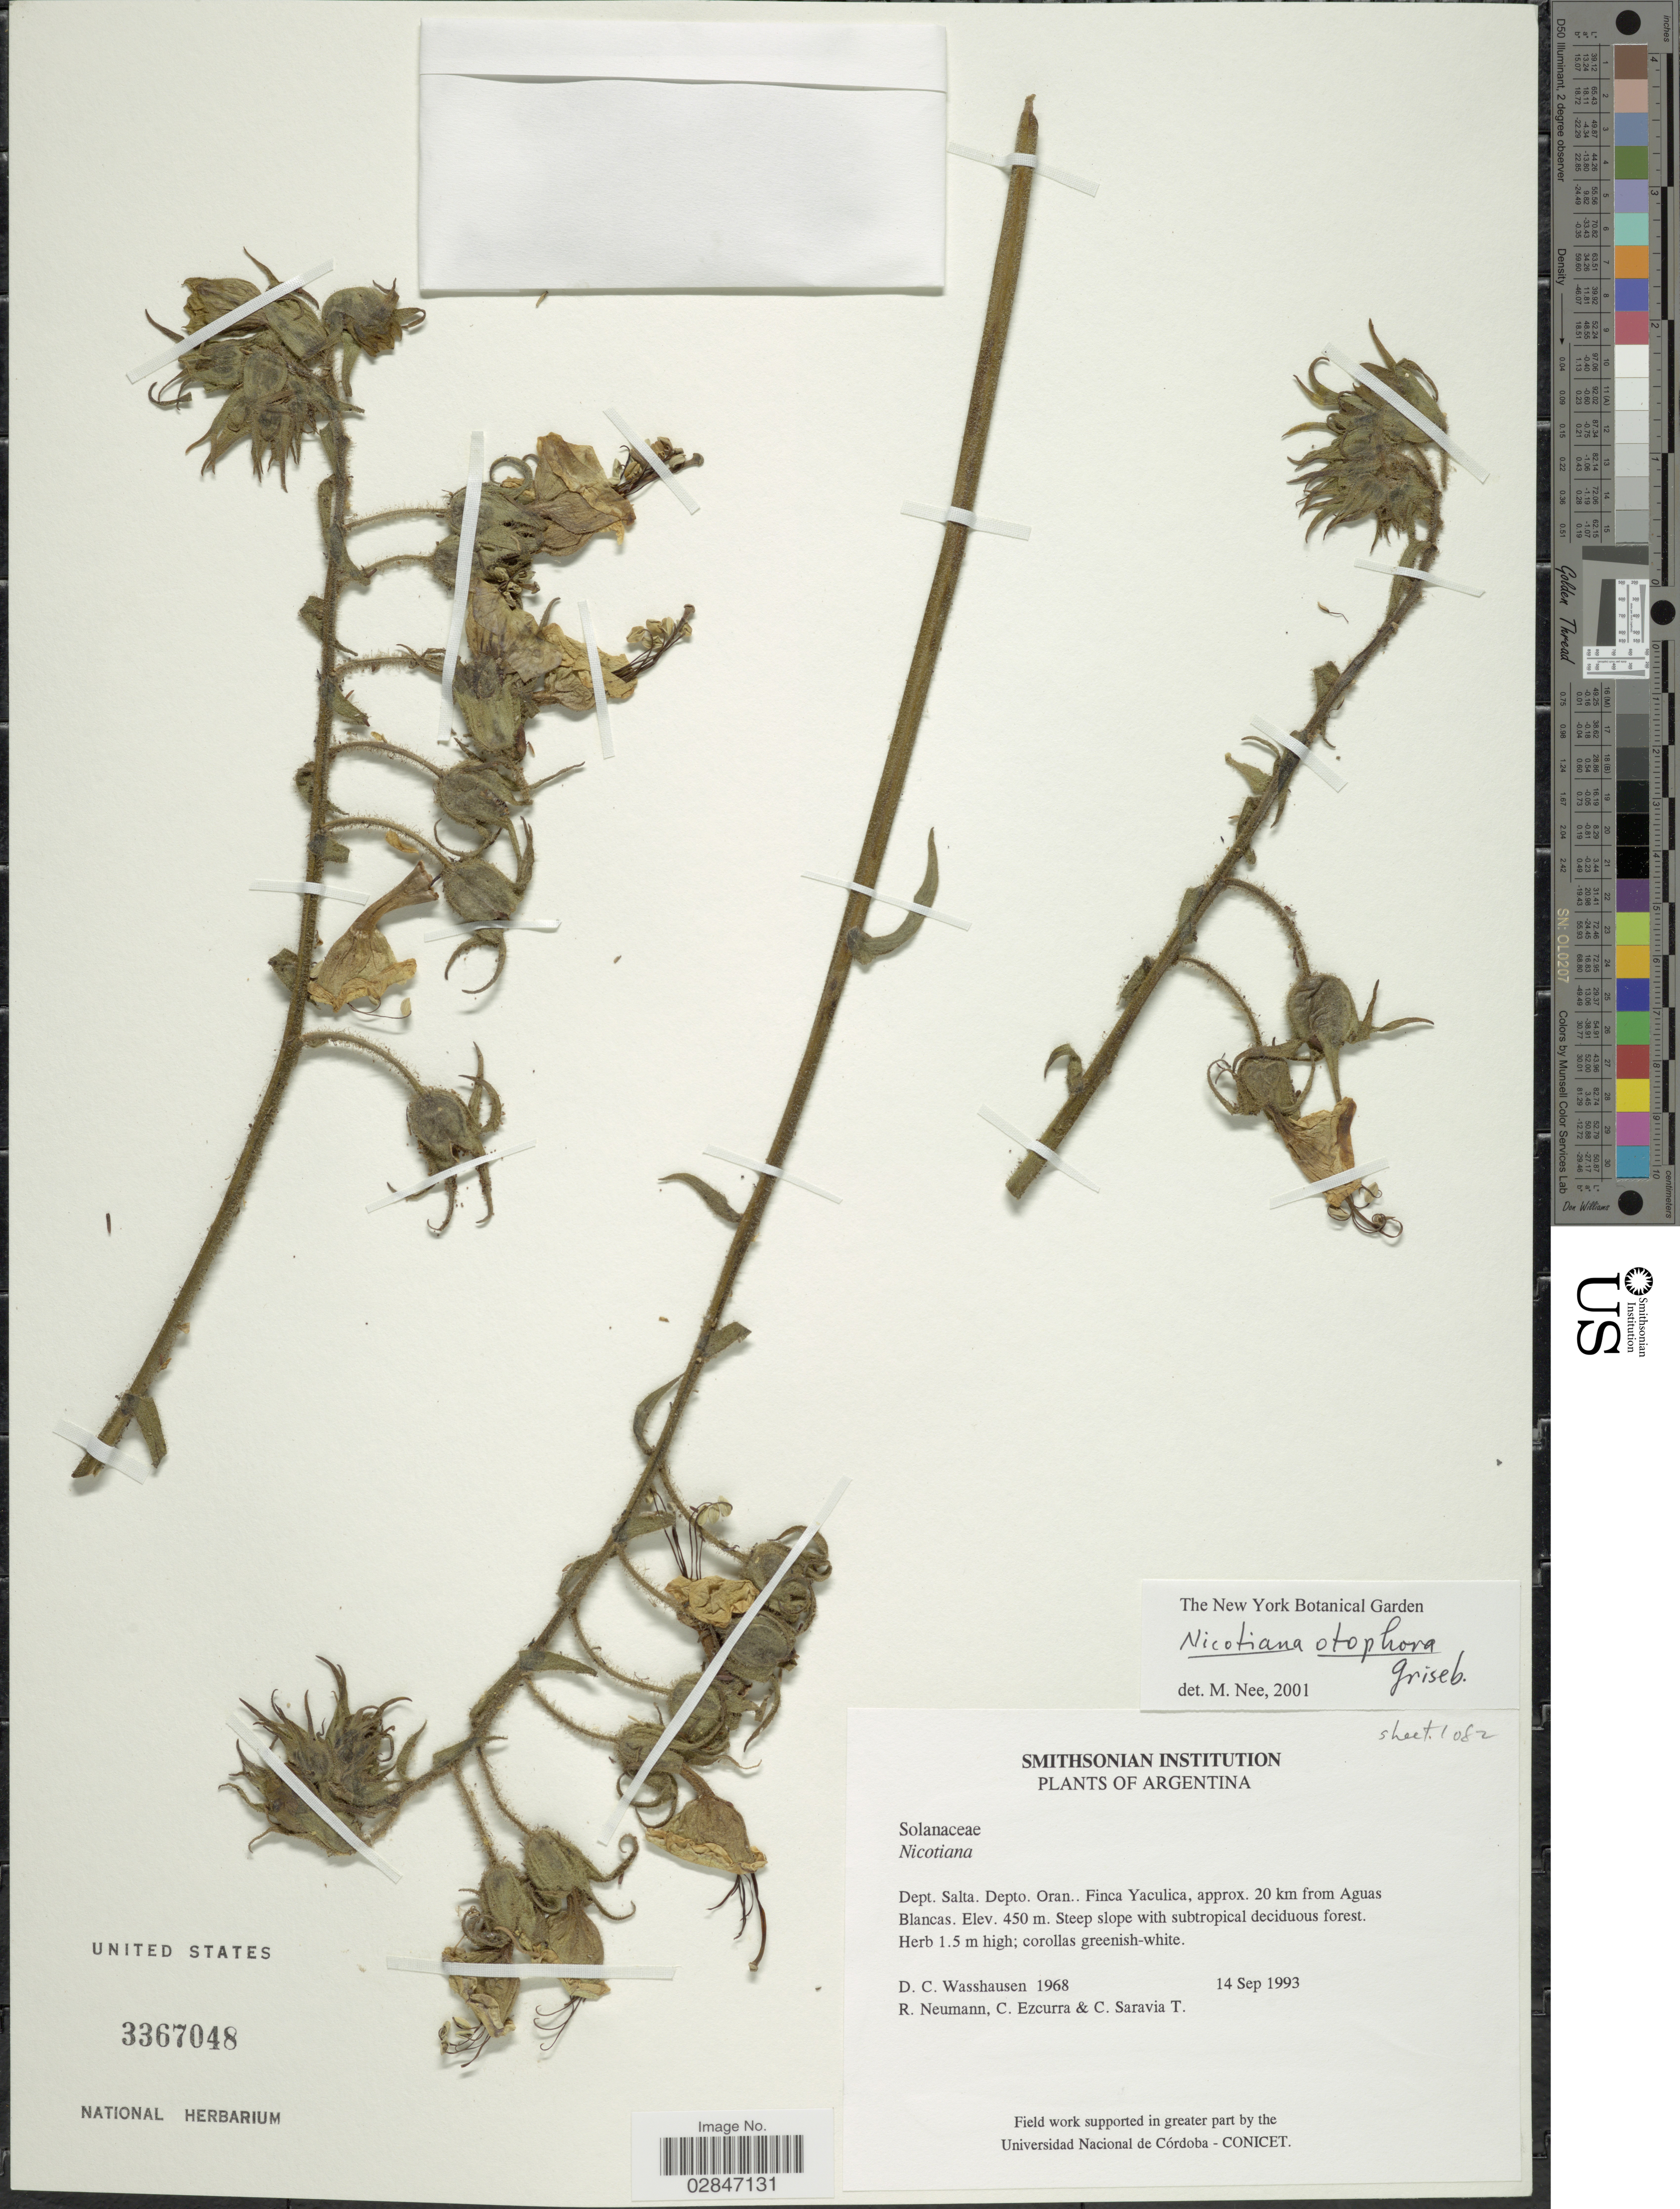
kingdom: Plantae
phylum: Tracheophyta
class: Magnoliopsida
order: Solanales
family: Solanaceae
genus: Nicotiana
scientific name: Nicotiana otophora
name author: Griseb.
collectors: D. C. Wasshausen, R. Neumann, C. Ezcurra & C. Saravia T.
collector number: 1968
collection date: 1993-09-14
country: Argentina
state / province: Salta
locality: Dept. Salta, Depto. Oran, Finca Yaculica, approx. 20 km from Aguas Blancas.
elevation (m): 450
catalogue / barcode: US 3367048